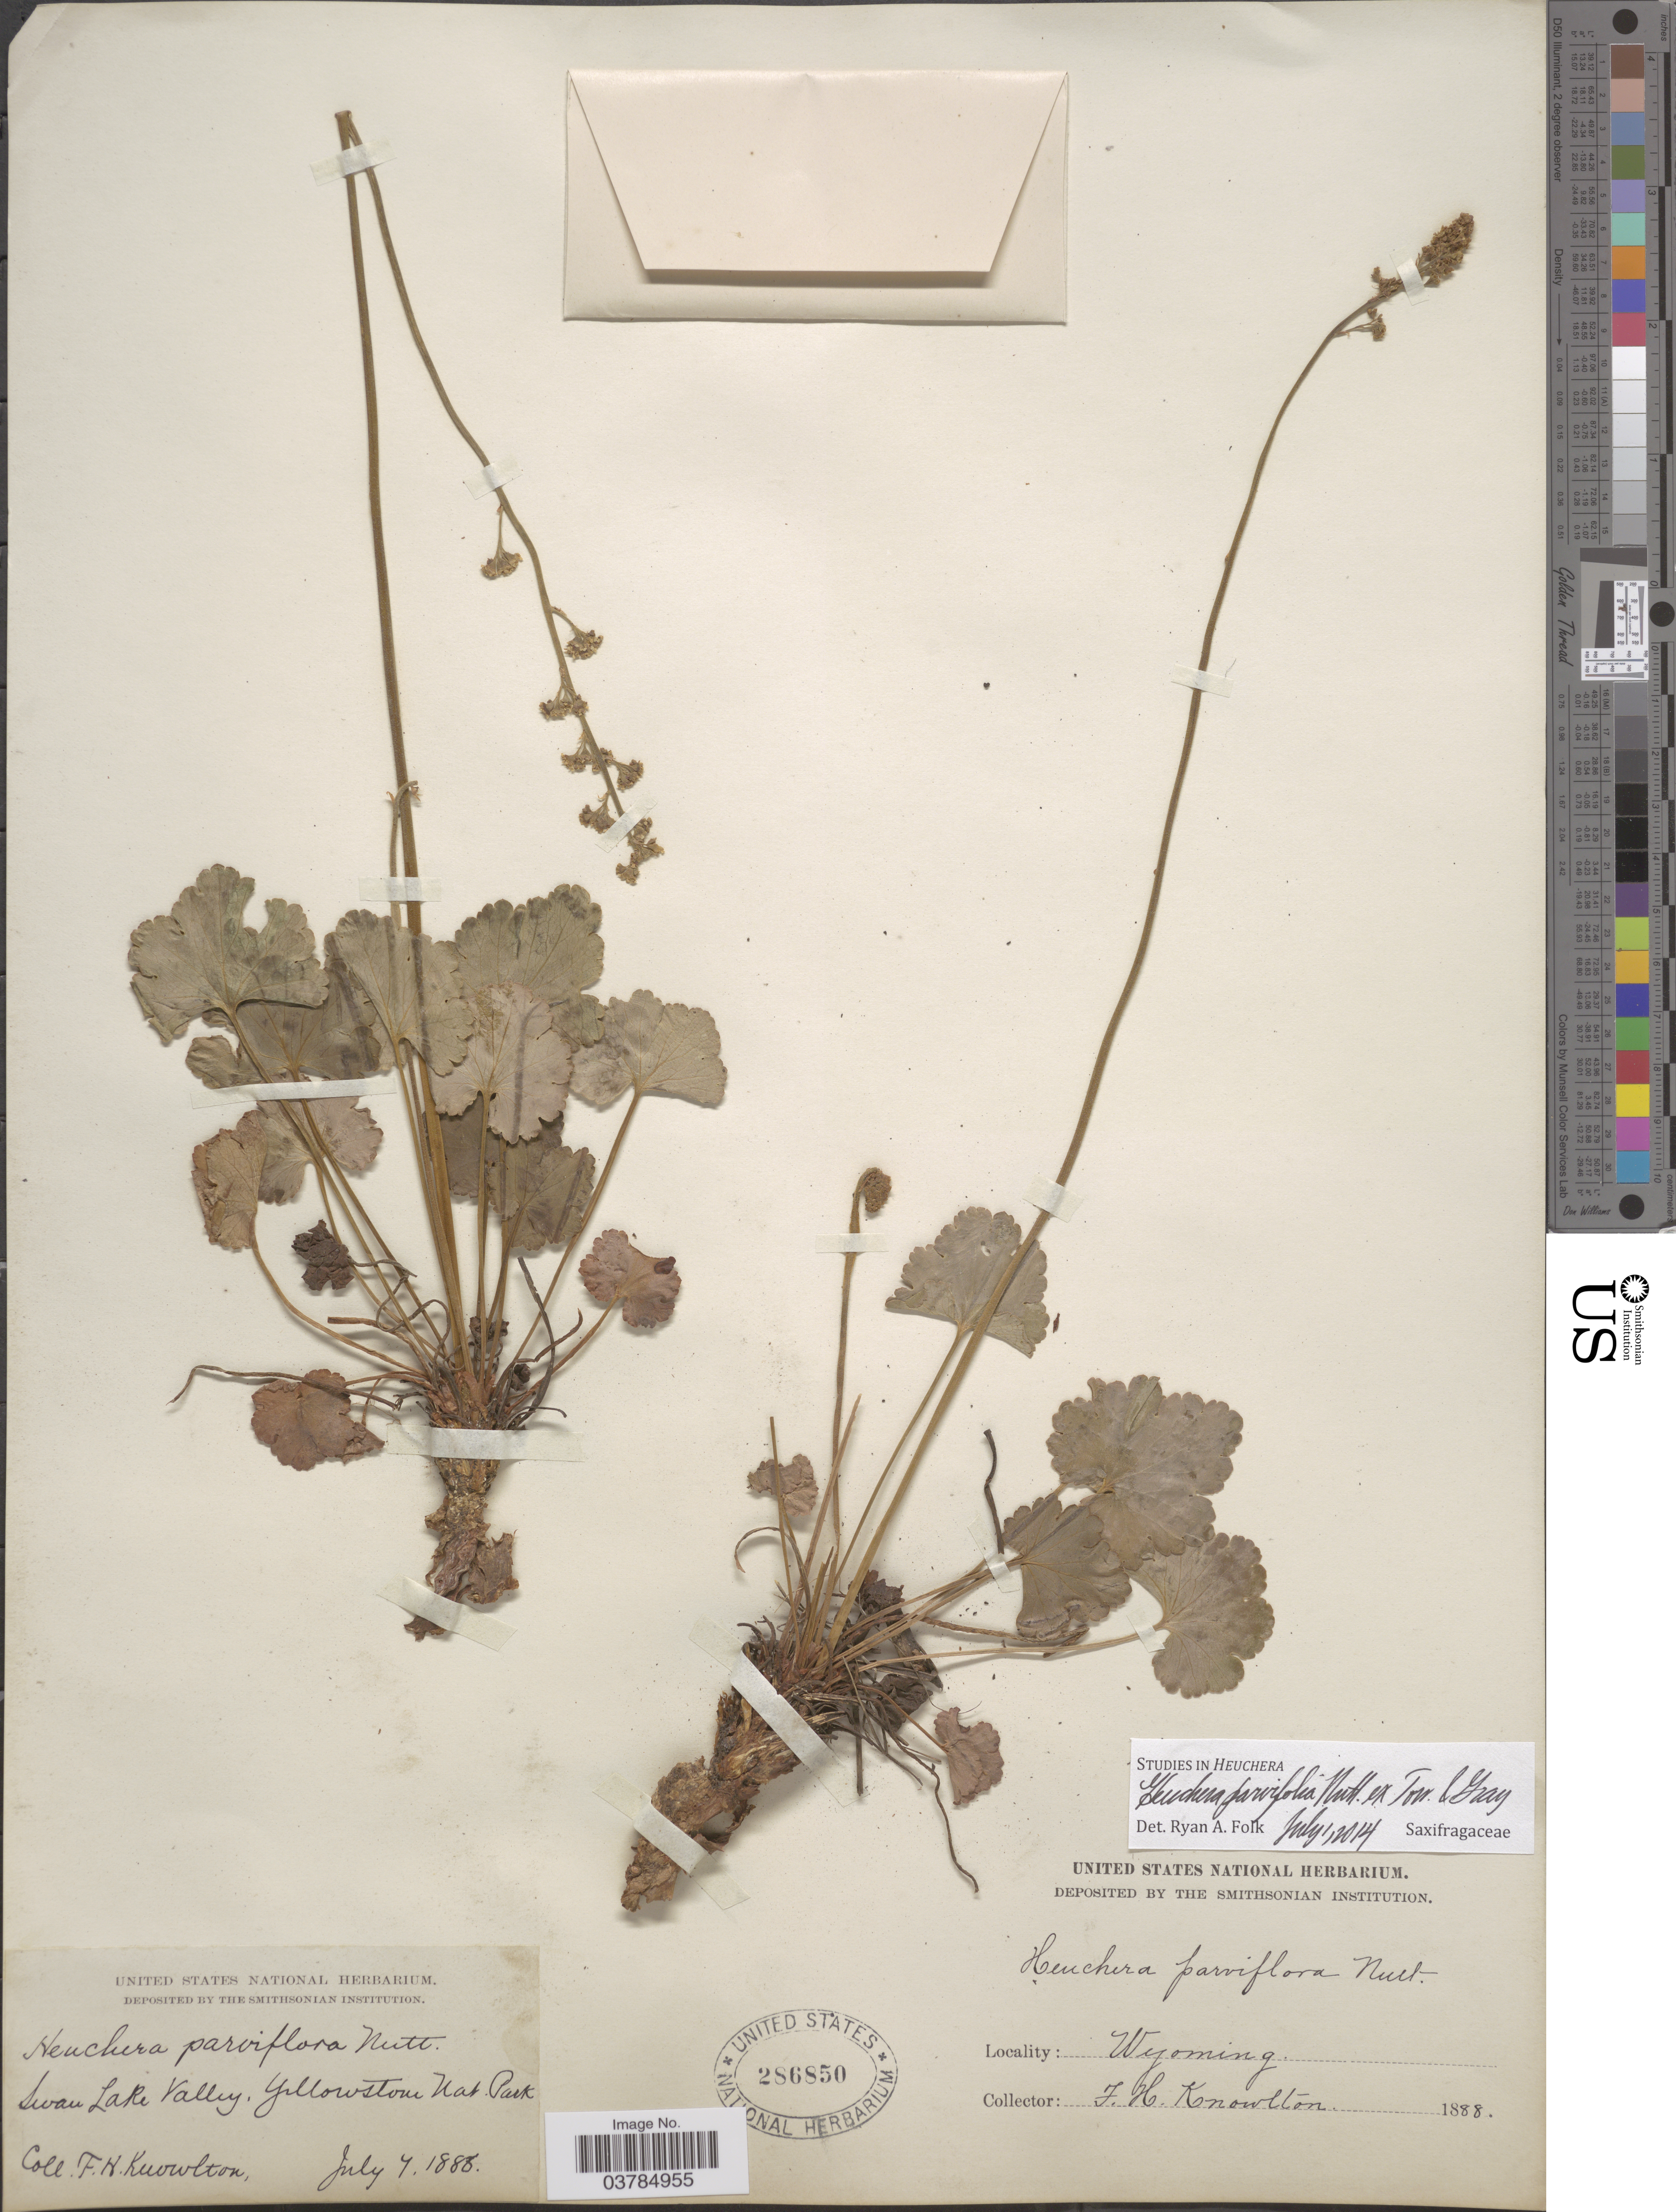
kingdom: Plantae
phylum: Tracheophyta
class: Magnoliopsida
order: Saxifragales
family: Saxifragaceae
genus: Heuchera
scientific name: Heuchera parvifolia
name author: Nutt.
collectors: F. H. Knowlton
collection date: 1888-07-07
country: United States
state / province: Wyoming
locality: Swan Lake Valley. Yellowstone Nat. Park.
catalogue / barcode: US 286850